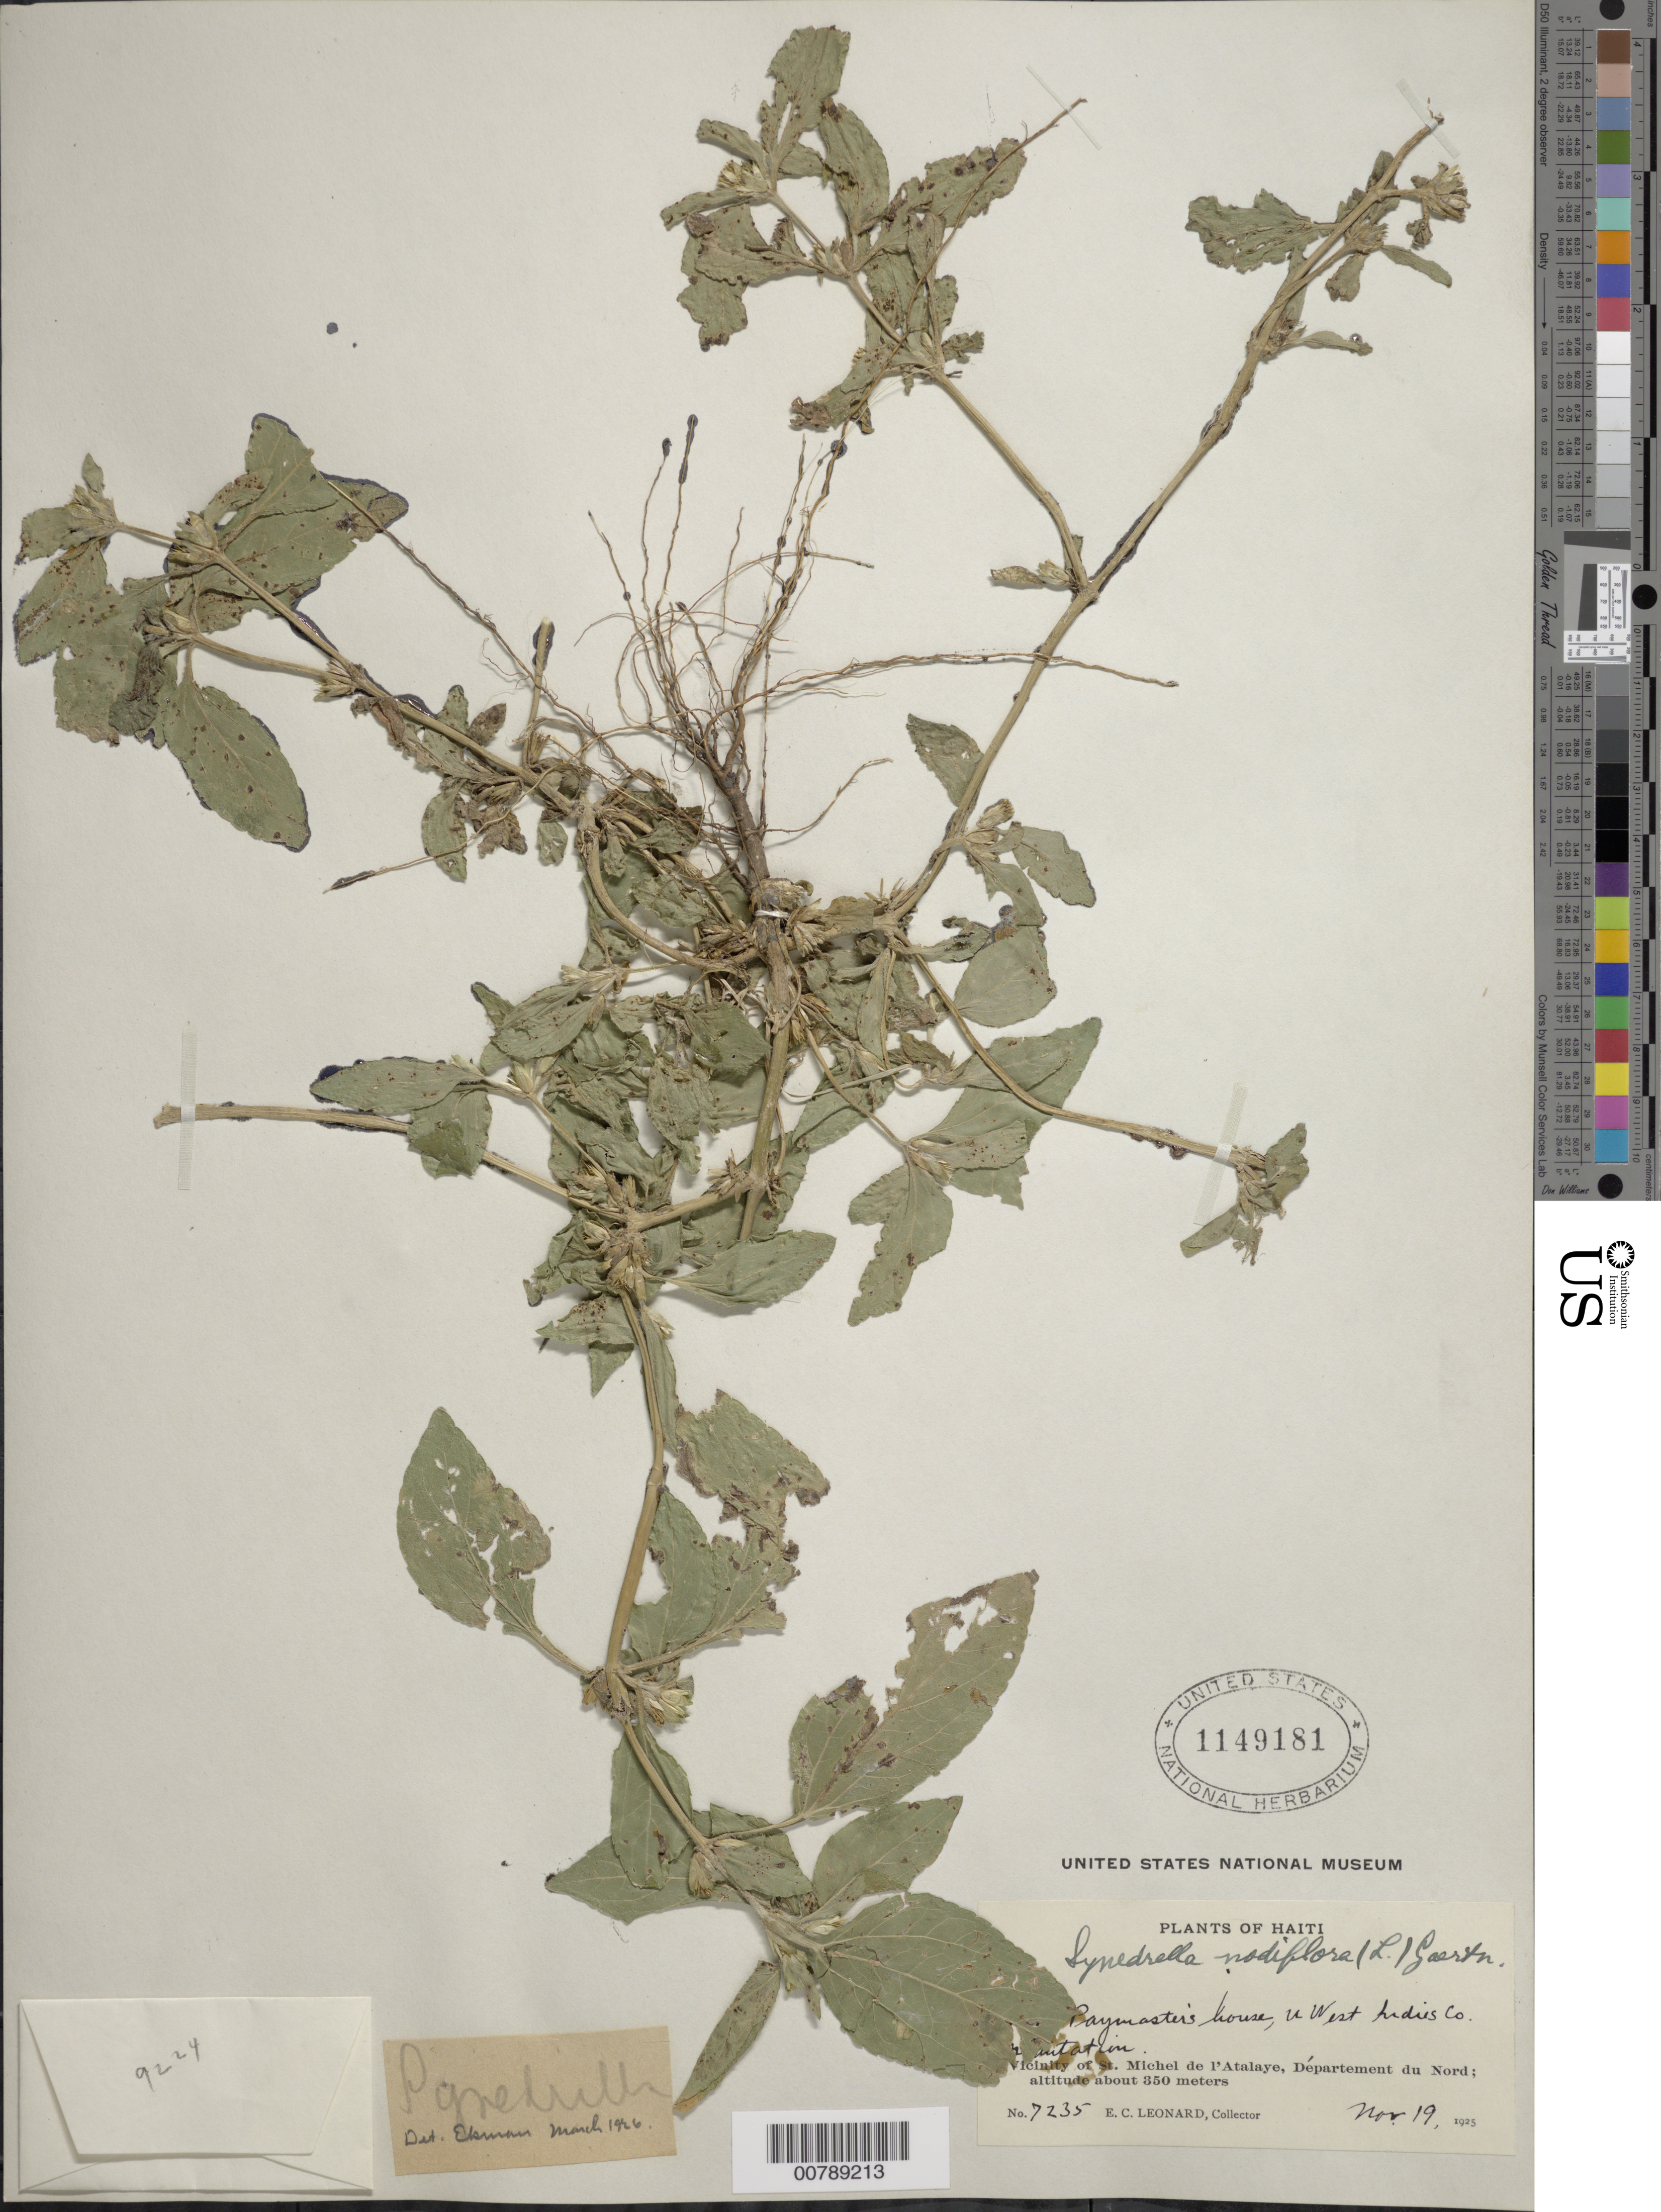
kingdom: Plantae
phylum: Tracheophyta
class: Magnoliopsida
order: Asterales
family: Asteraceae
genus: Synedrella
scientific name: Synedrella nodiflora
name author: (L.) Gaertn.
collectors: E. C. Leonard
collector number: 7235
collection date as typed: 19 Nov 1925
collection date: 1925-11-19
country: Haiti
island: Hispaniola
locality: Vicinity of St. Michel de l'Atalaye, Département du Nord. West Indies Co. Plantation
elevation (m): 350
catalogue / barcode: US 1149181